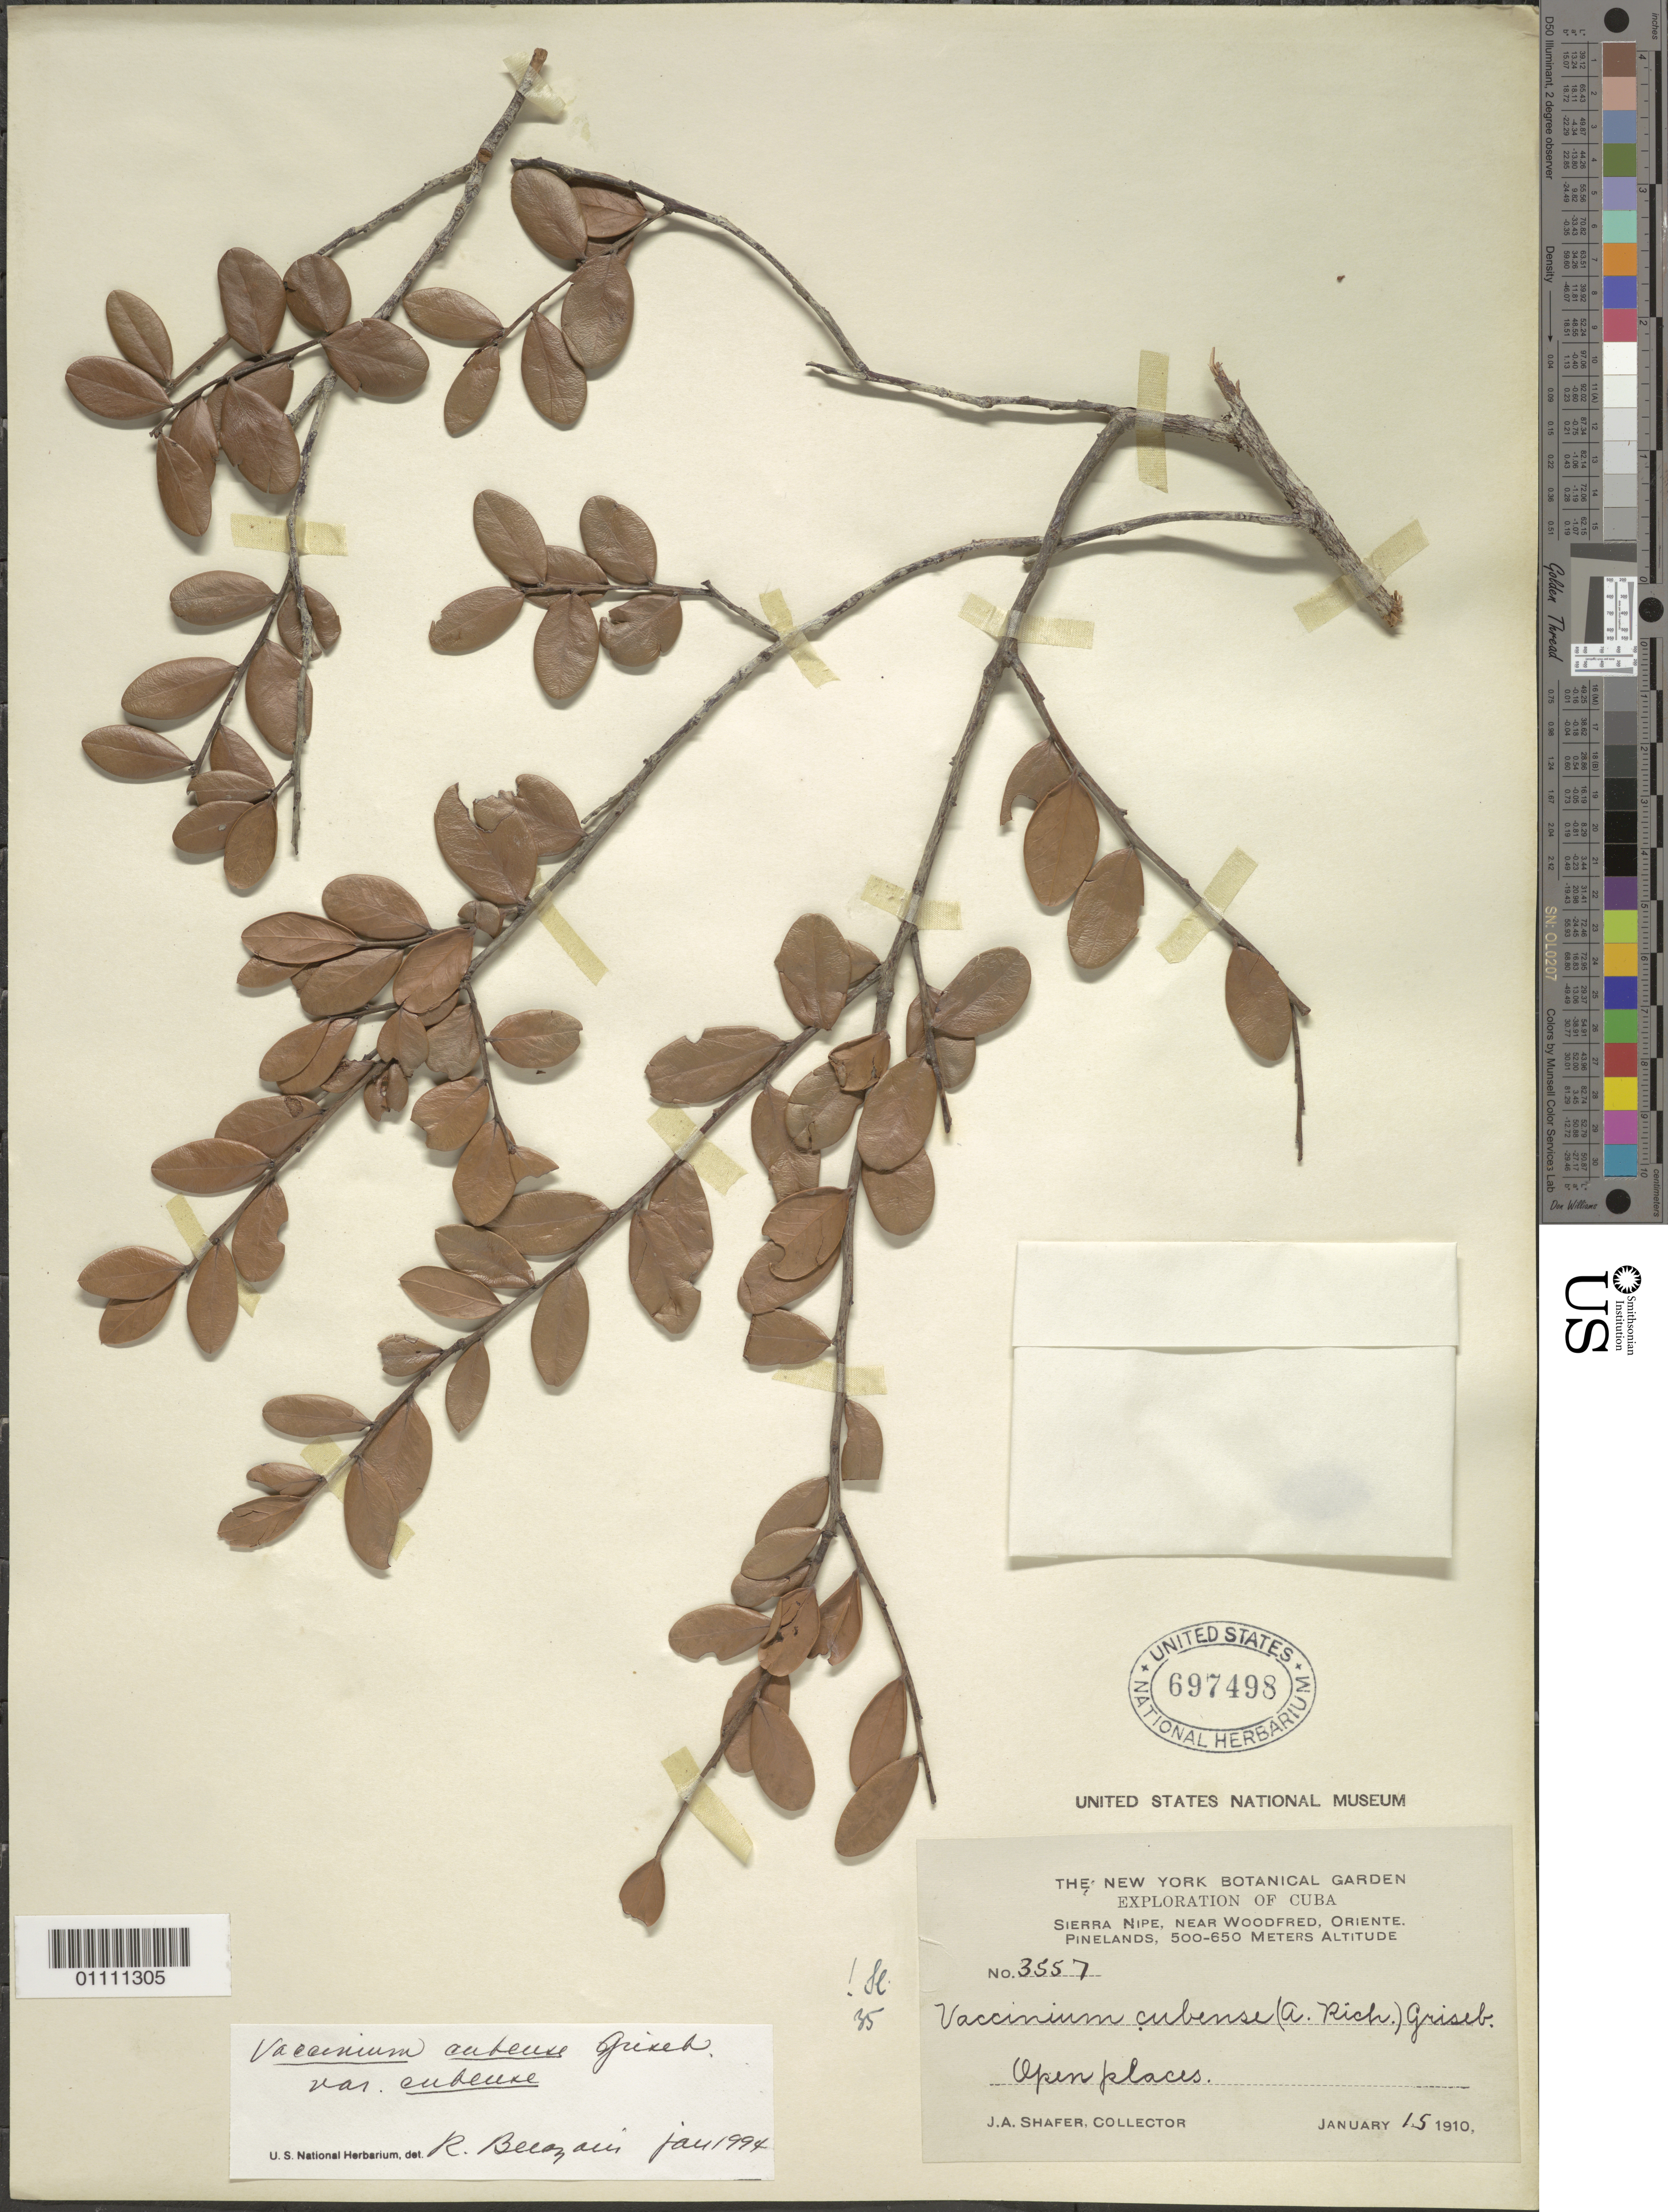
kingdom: Plantae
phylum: Tracheophyta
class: Magnoliopsida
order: Ericales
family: Ericaceae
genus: Vaccinium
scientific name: Vaccinium cubense var. cubense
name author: (A. Rich.) Griseb.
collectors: J. A. Shafer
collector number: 3557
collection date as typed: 15 Jan 1910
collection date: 1910-01-15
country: Cuba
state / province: Holguín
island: Cuba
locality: Sierra Nipe, near Woodfred Pinelands Open places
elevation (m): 500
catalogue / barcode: US 697498